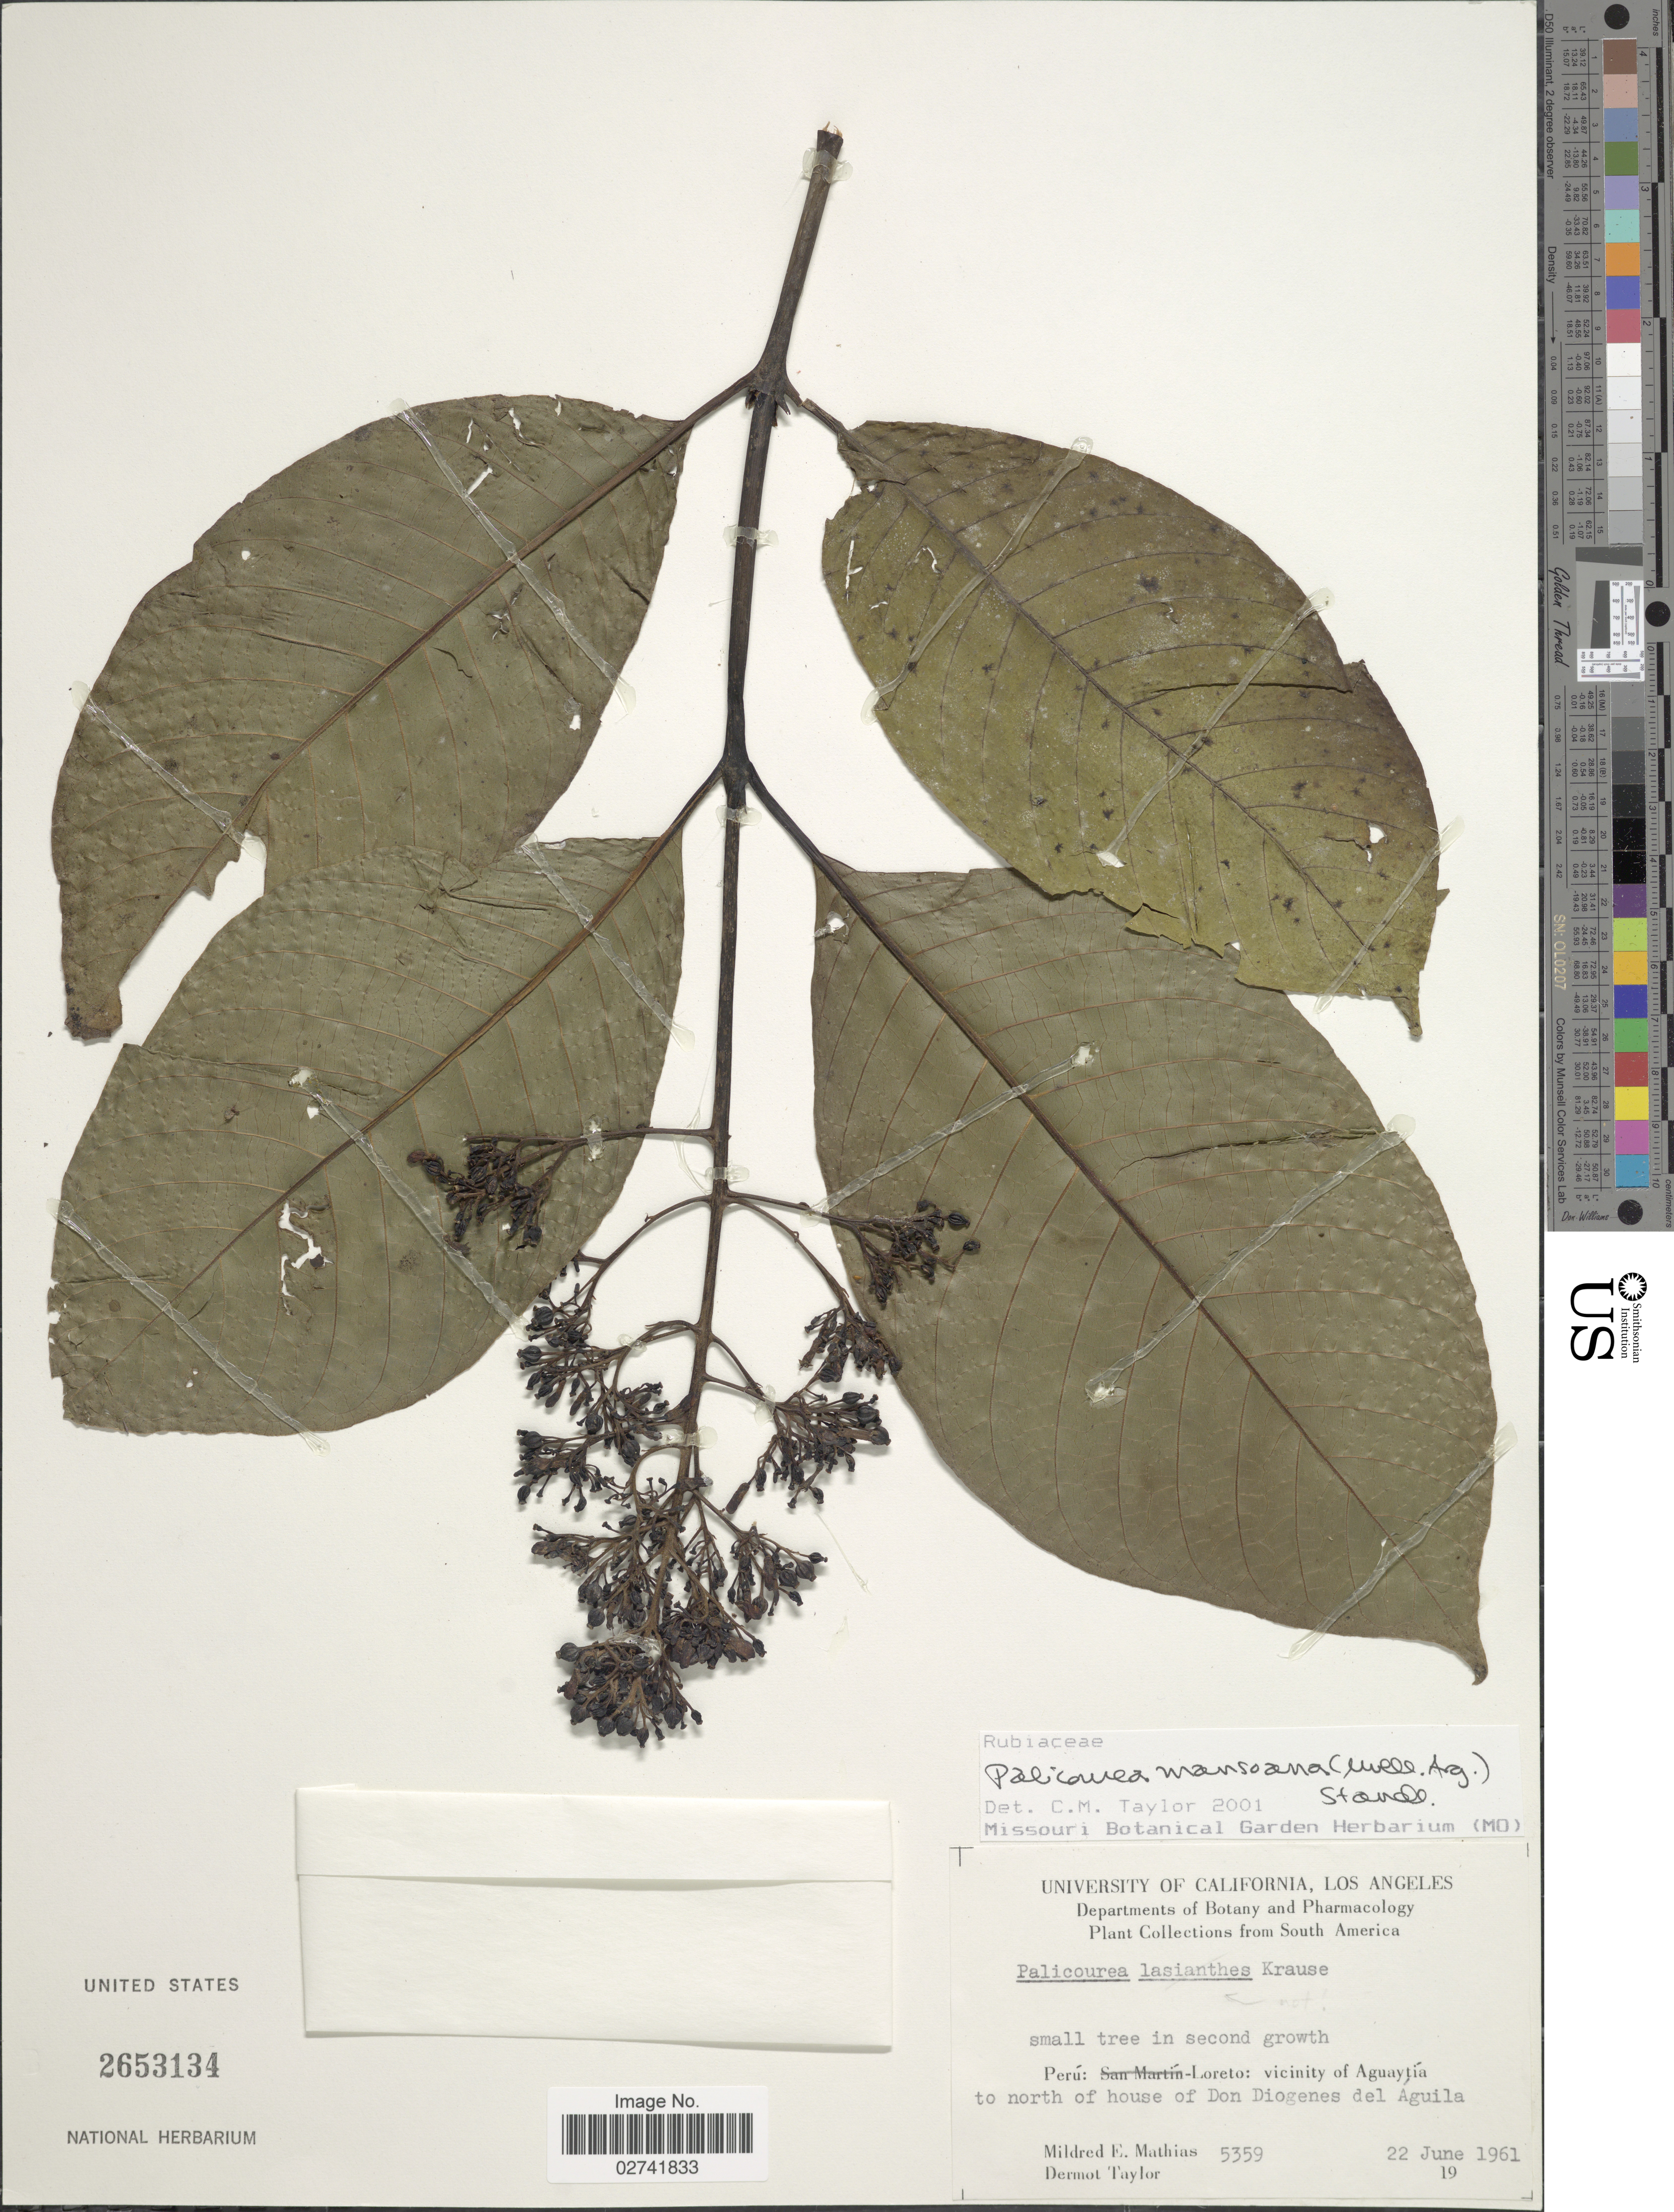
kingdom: Plantae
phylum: Tracheophyta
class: Magnoliopsida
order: Gentianales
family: Rubiaceae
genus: Palicourea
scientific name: Palicourea mansoana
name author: (Müll. Arg.) Standl.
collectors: M. E. Mathias & D. Taylor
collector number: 5359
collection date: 1961-06-22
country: Peru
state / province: Loreto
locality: Vicinity of Aguaytia to north of house of Don Diogenes del Aguila.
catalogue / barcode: US 2653134